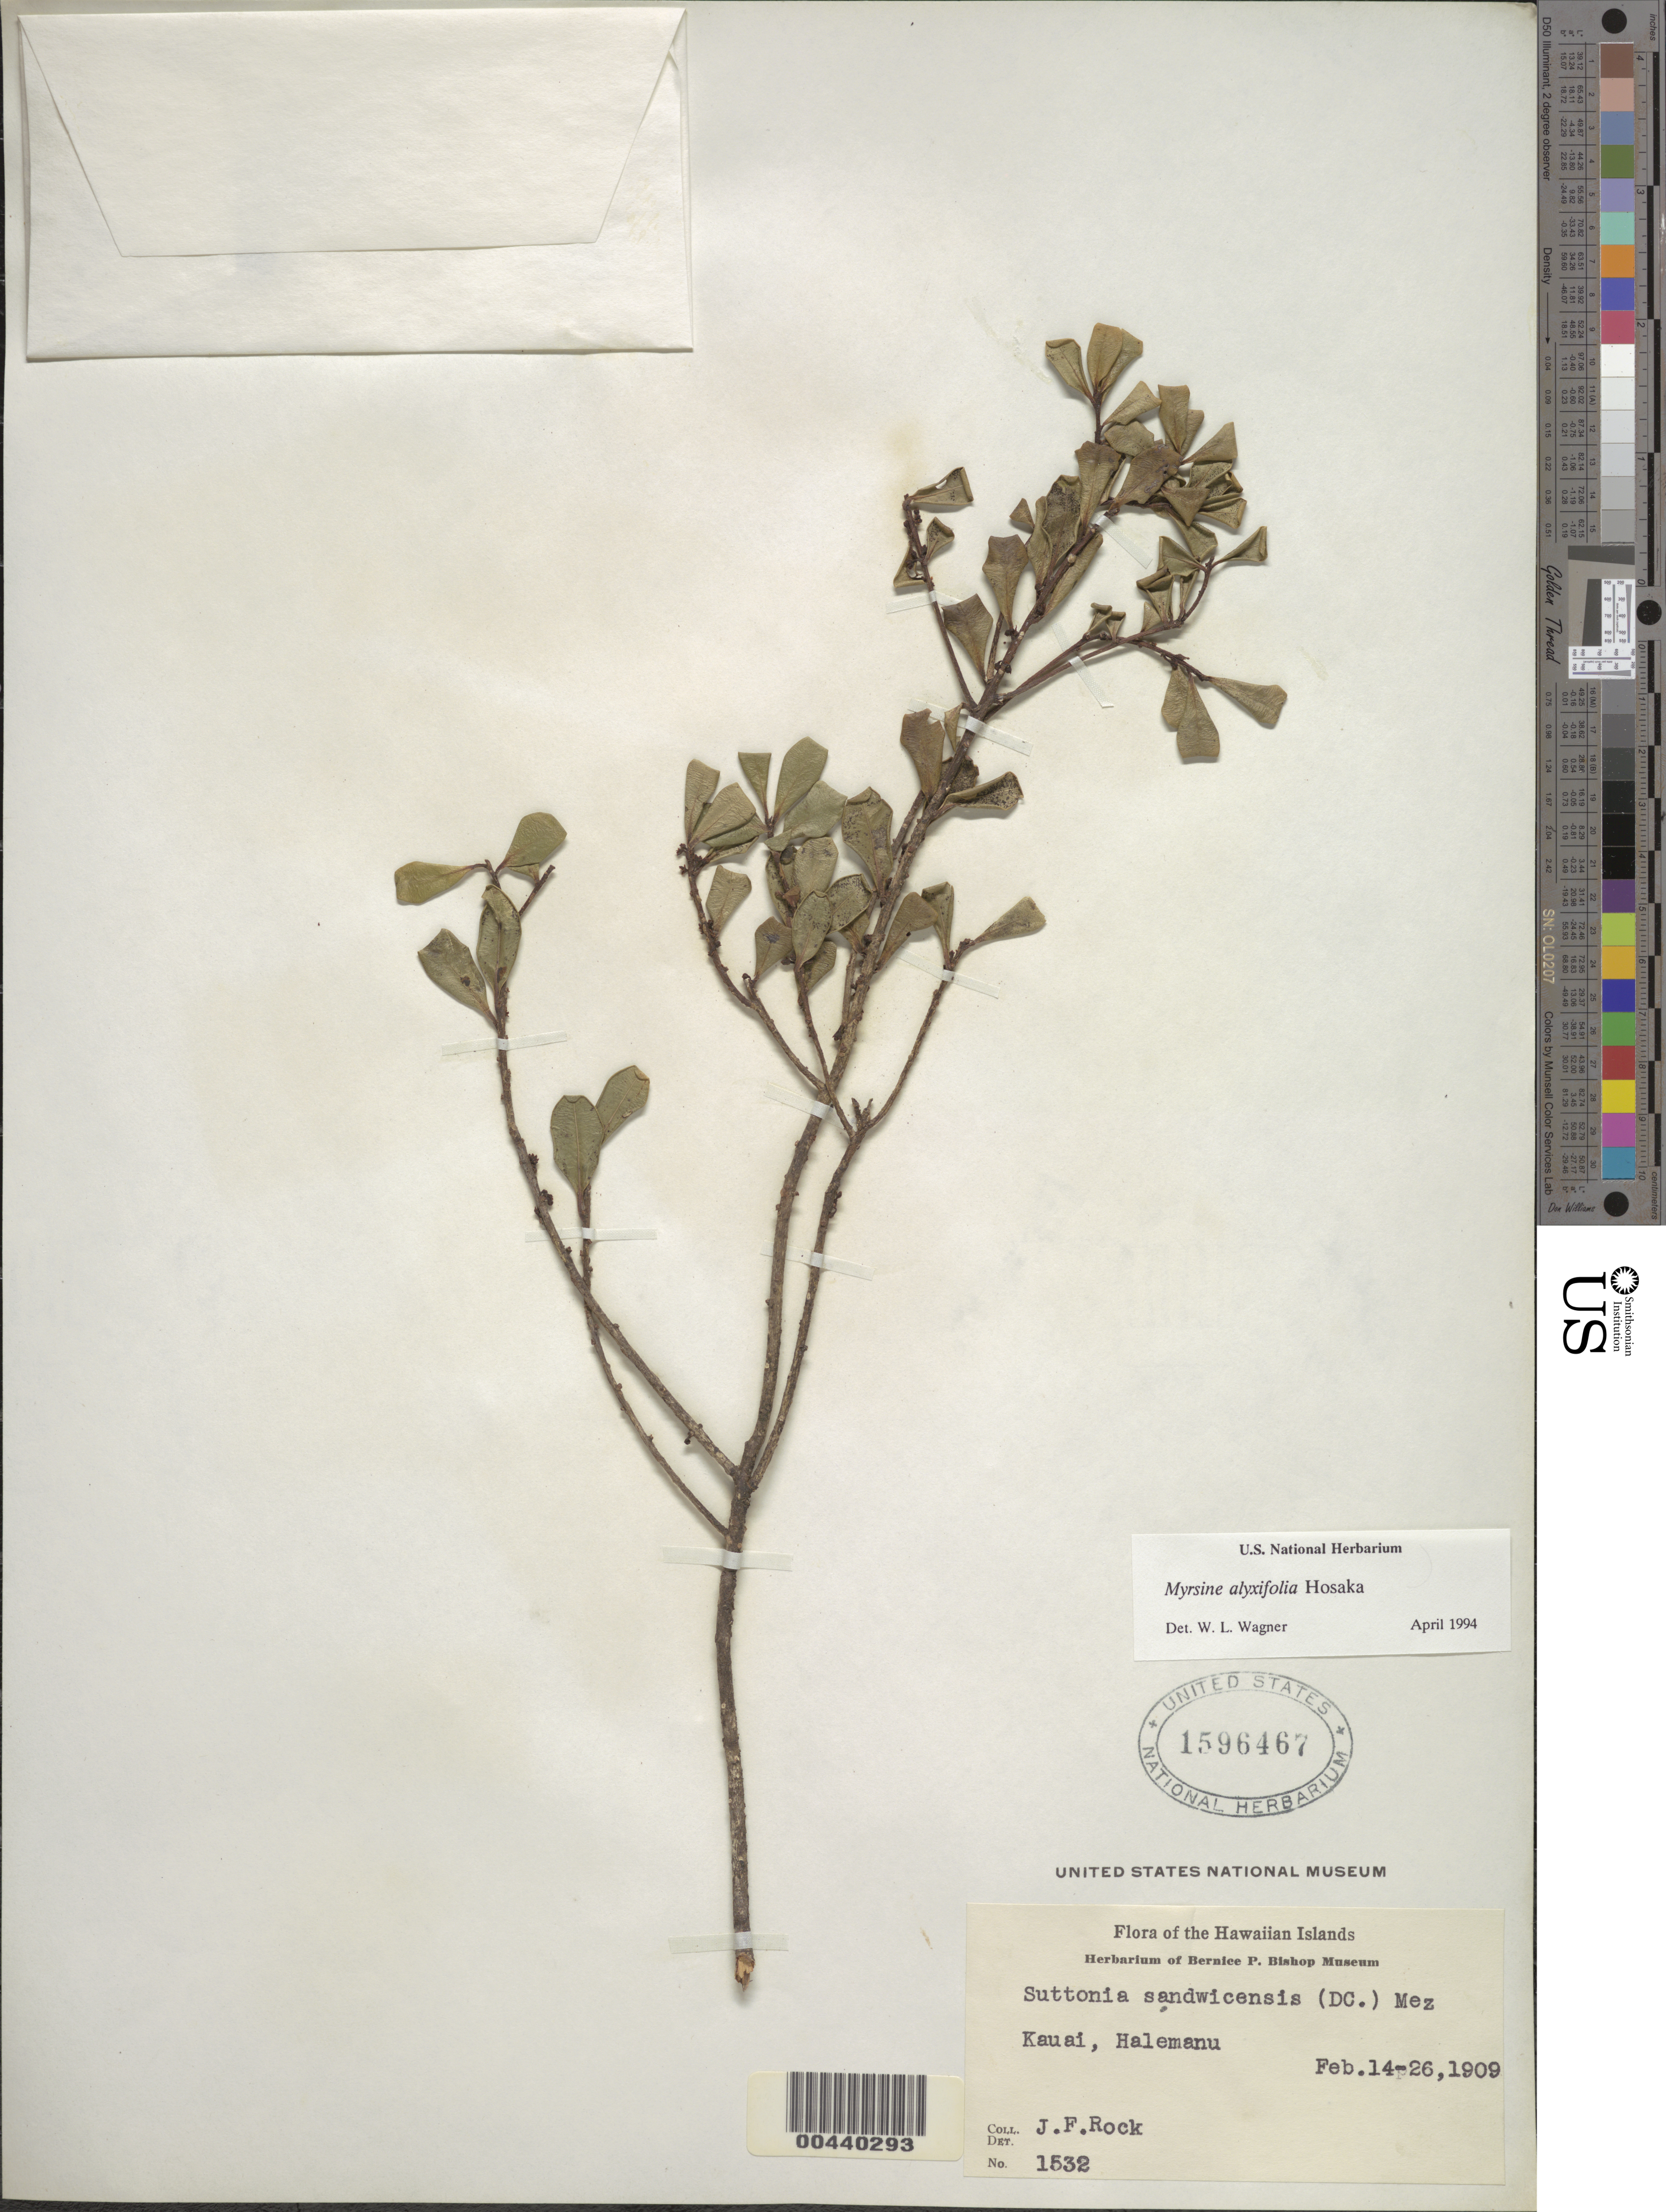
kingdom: Plantae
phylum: Tracheophyta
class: Magnoliopsida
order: Ericales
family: Primulaceae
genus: Myrsine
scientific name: Myrsine alyxifolia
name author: Hosaka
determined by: Wagner, W. L., (BOT), Smithsonian Institution - National Museum of Natural History (UNITED STATES)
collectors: J. F. Rock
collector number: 1532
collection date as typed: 14 Feb 1909 to 26 Feb 1909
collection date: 1909-02-14/1909-02-26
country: United States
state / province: Hawaii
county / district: Kauai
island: Kaua'i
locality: Halemanu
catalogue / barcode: US 1596467